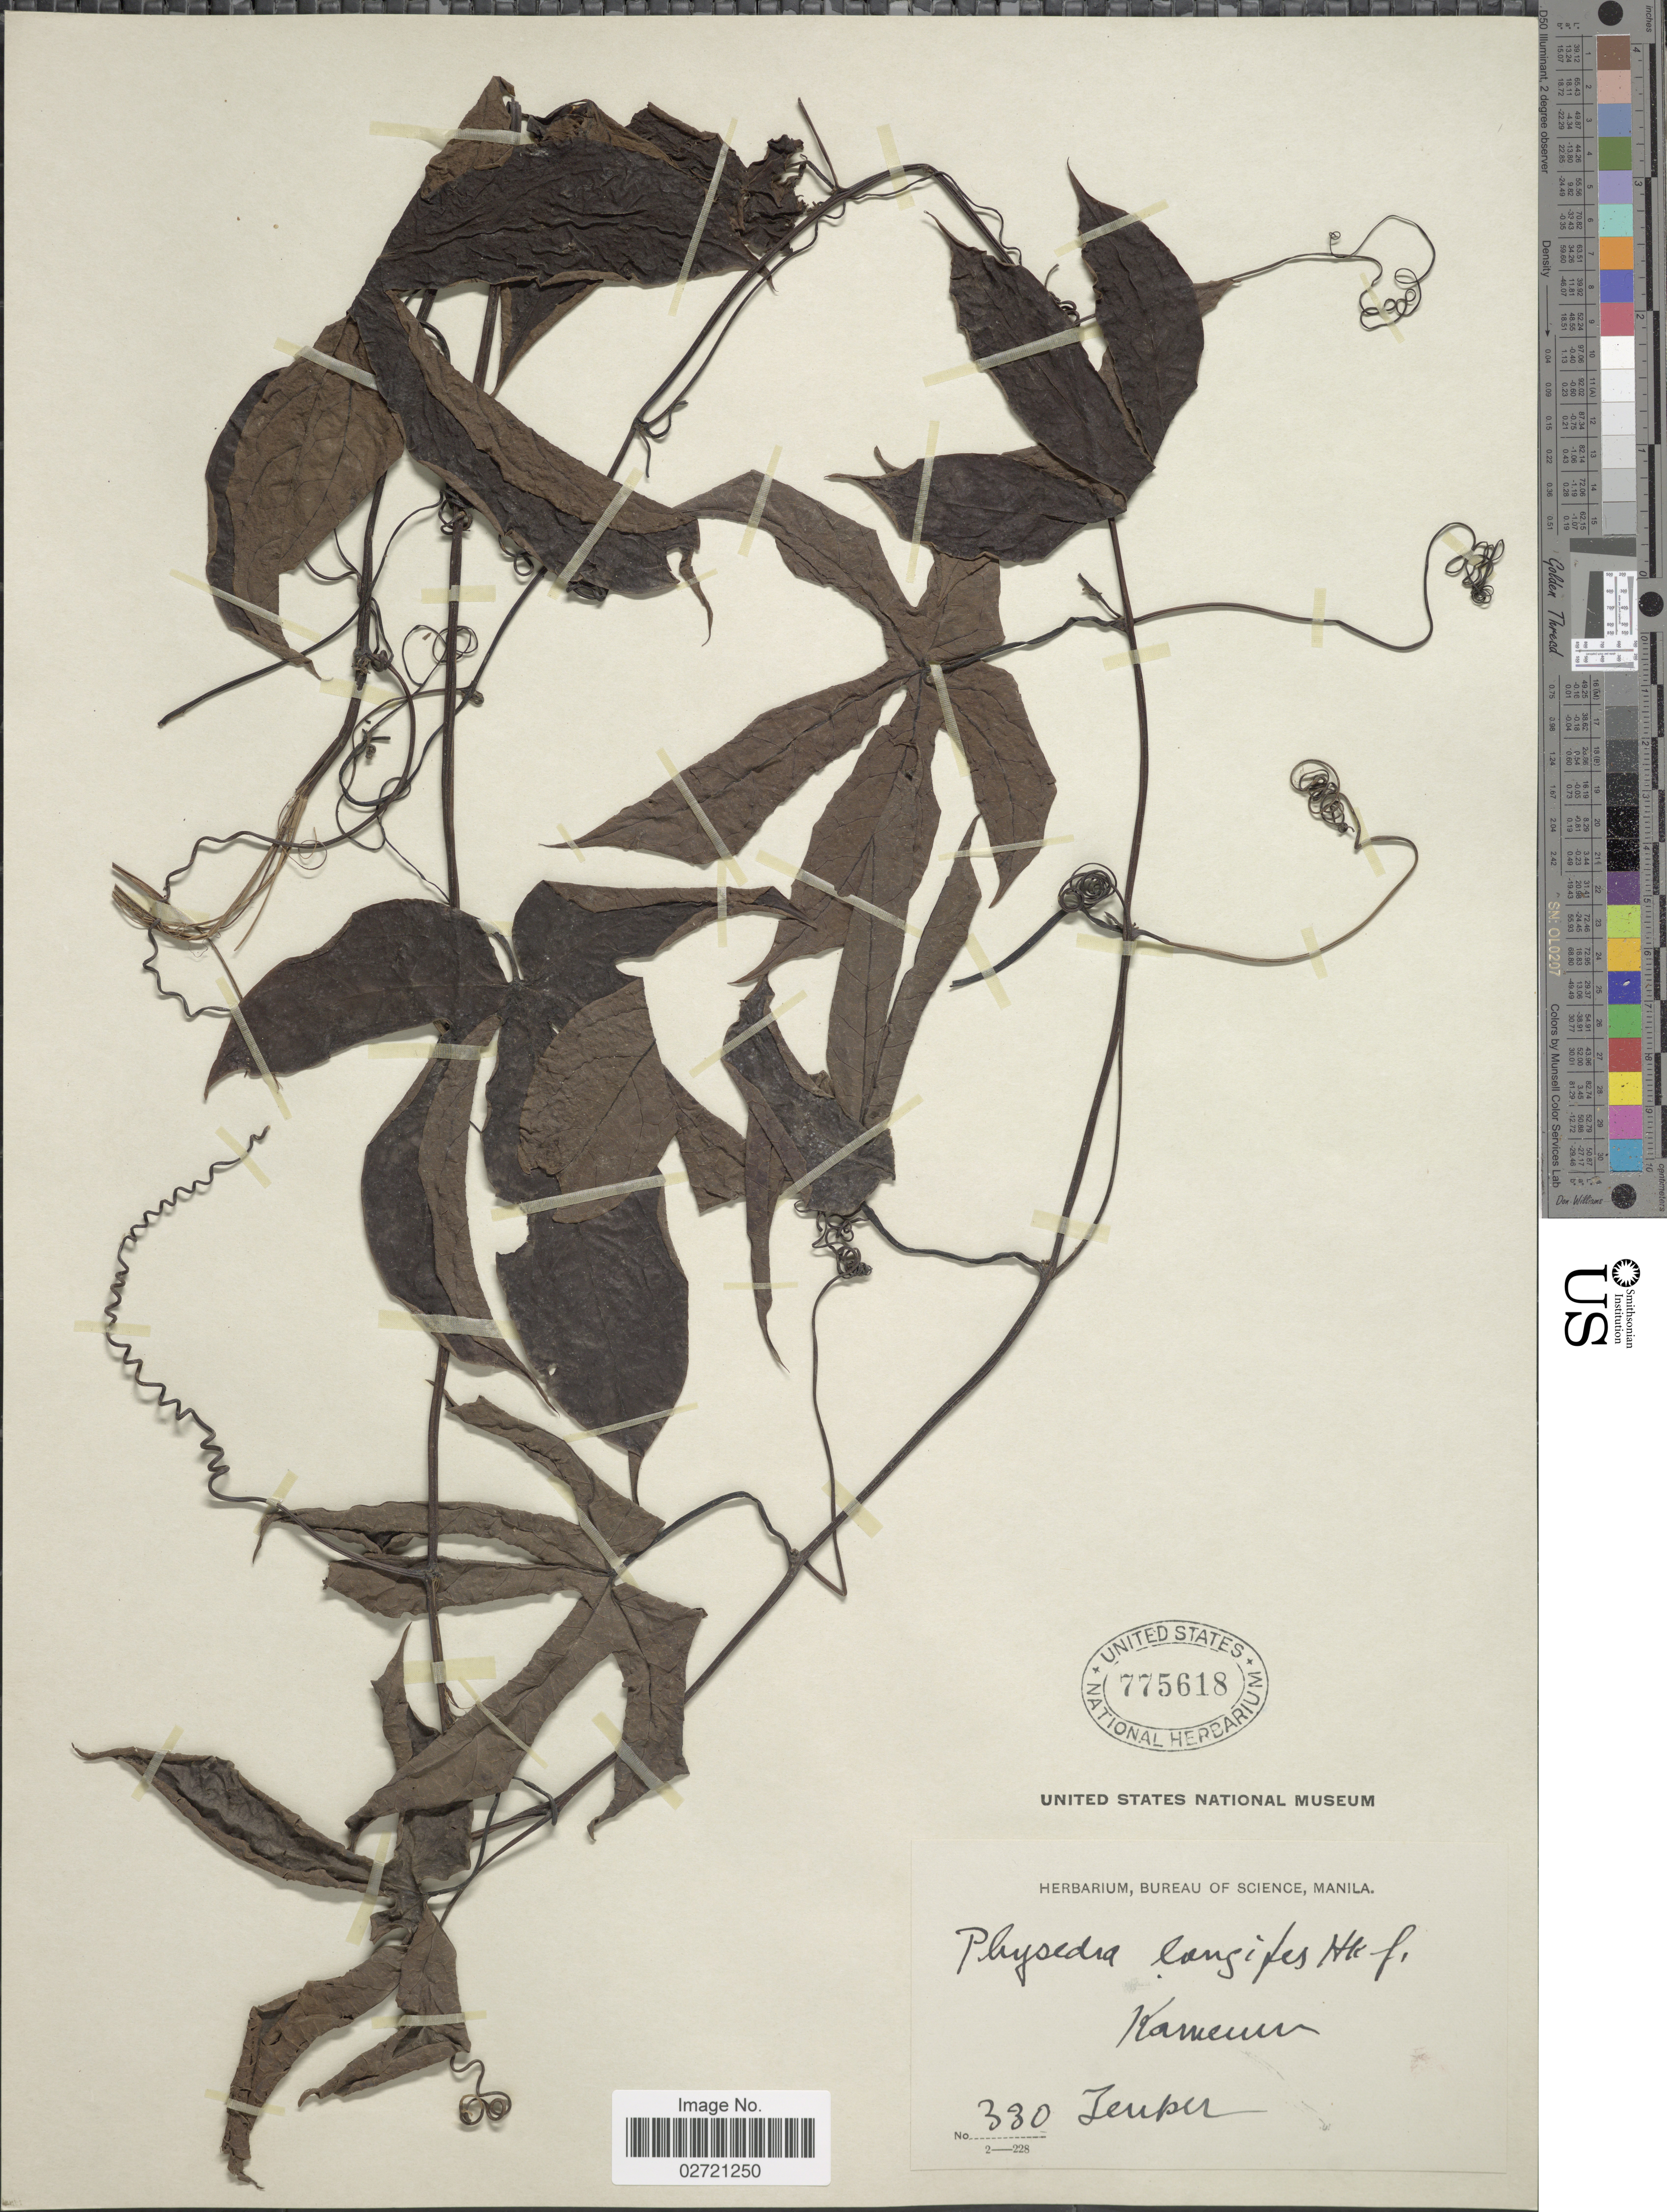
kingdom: Plantae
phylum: Tracheophyta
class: Magnoliopsida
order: Cucurbitales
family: Cucurbitaceae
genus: Ruthalicia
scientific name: Ruthalicia longipes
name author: (Hook. f.) C. Jeffrey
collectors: Zenker, --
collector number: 330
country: Cameroon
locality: Kamerun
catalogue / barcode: US 775618